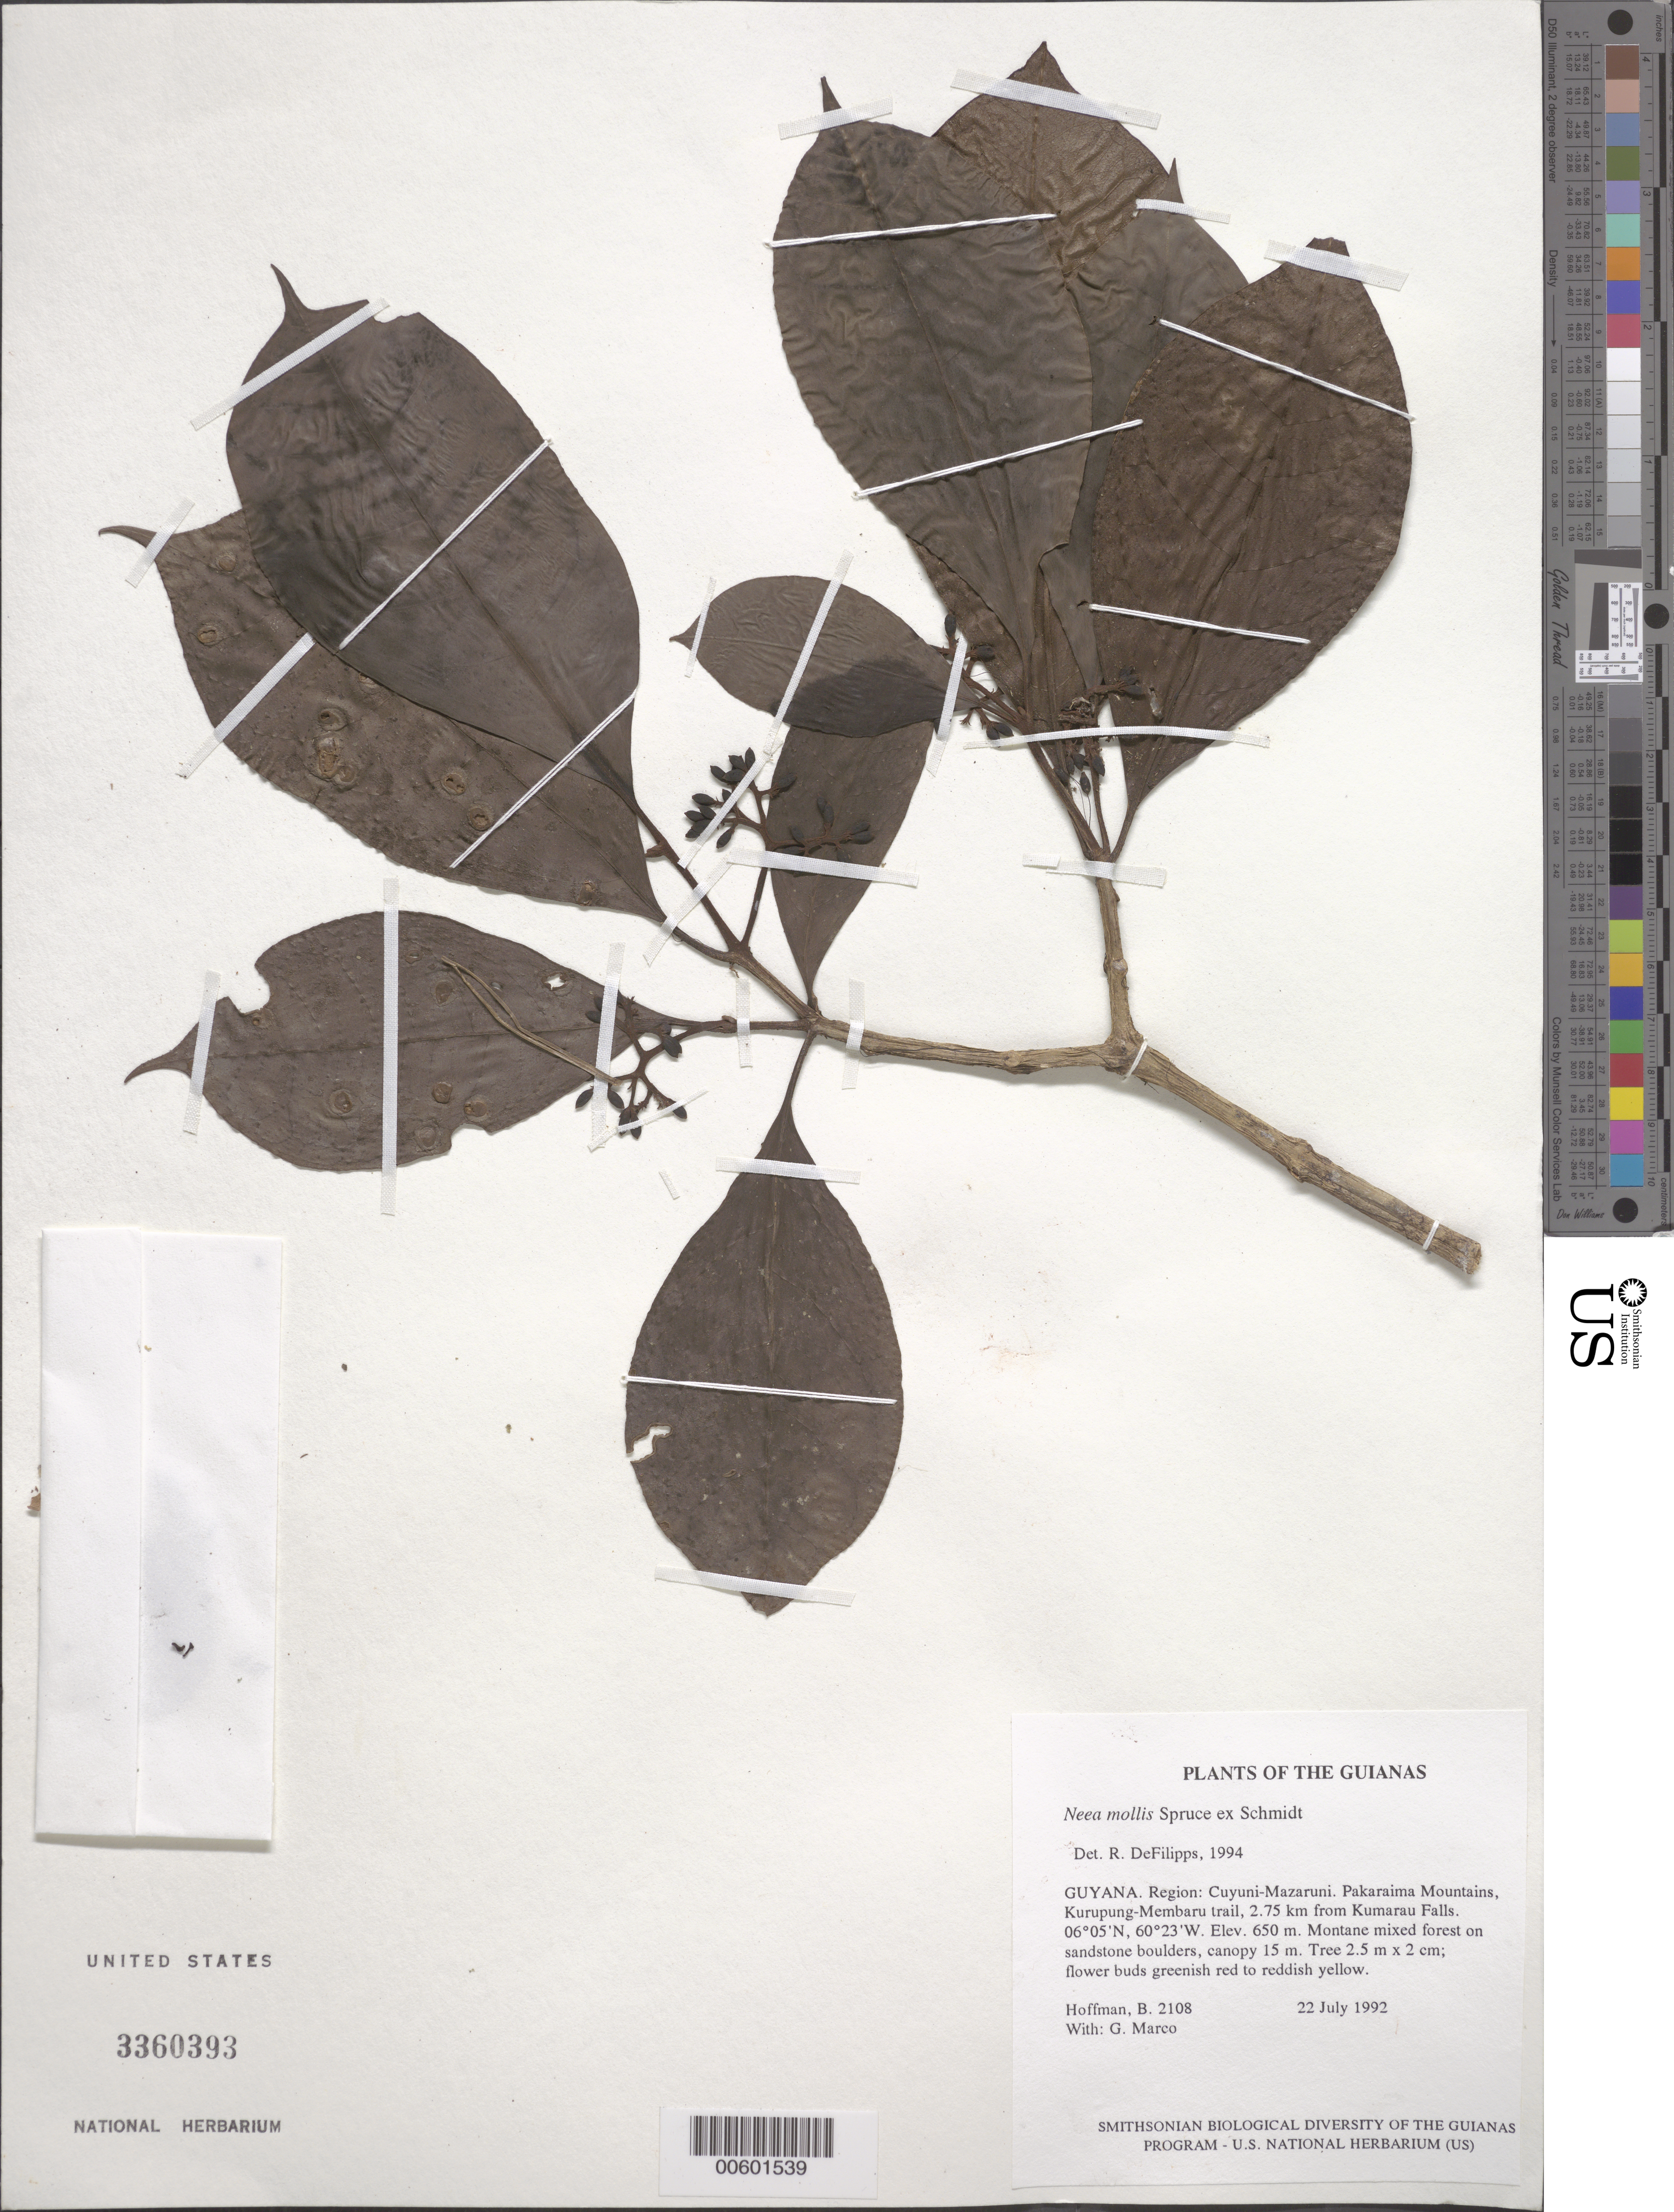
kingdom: Plantae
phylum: Tracheophyta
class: Magnoliopsida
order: Caryophyllales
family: Nyctaginaceae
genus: Neea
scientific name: Neea mollis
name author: Spruce ex J.A. Schmidt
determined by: DeFilipps, R. A.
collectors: B. Hoffman & G. Marco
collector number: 2108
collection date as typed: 22 July 1992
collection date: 1992-07-22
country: Guyana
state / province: Cuyuni-Mazaruni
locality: Pakaraima Mountains, Kurupung-Membaru trail, 2.75 km WSW from Kumarau Falls on Kurupung River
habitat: Montane mixed forest on sandstone boulders, canopy 15 m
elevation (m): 650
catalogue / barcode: US 3360393